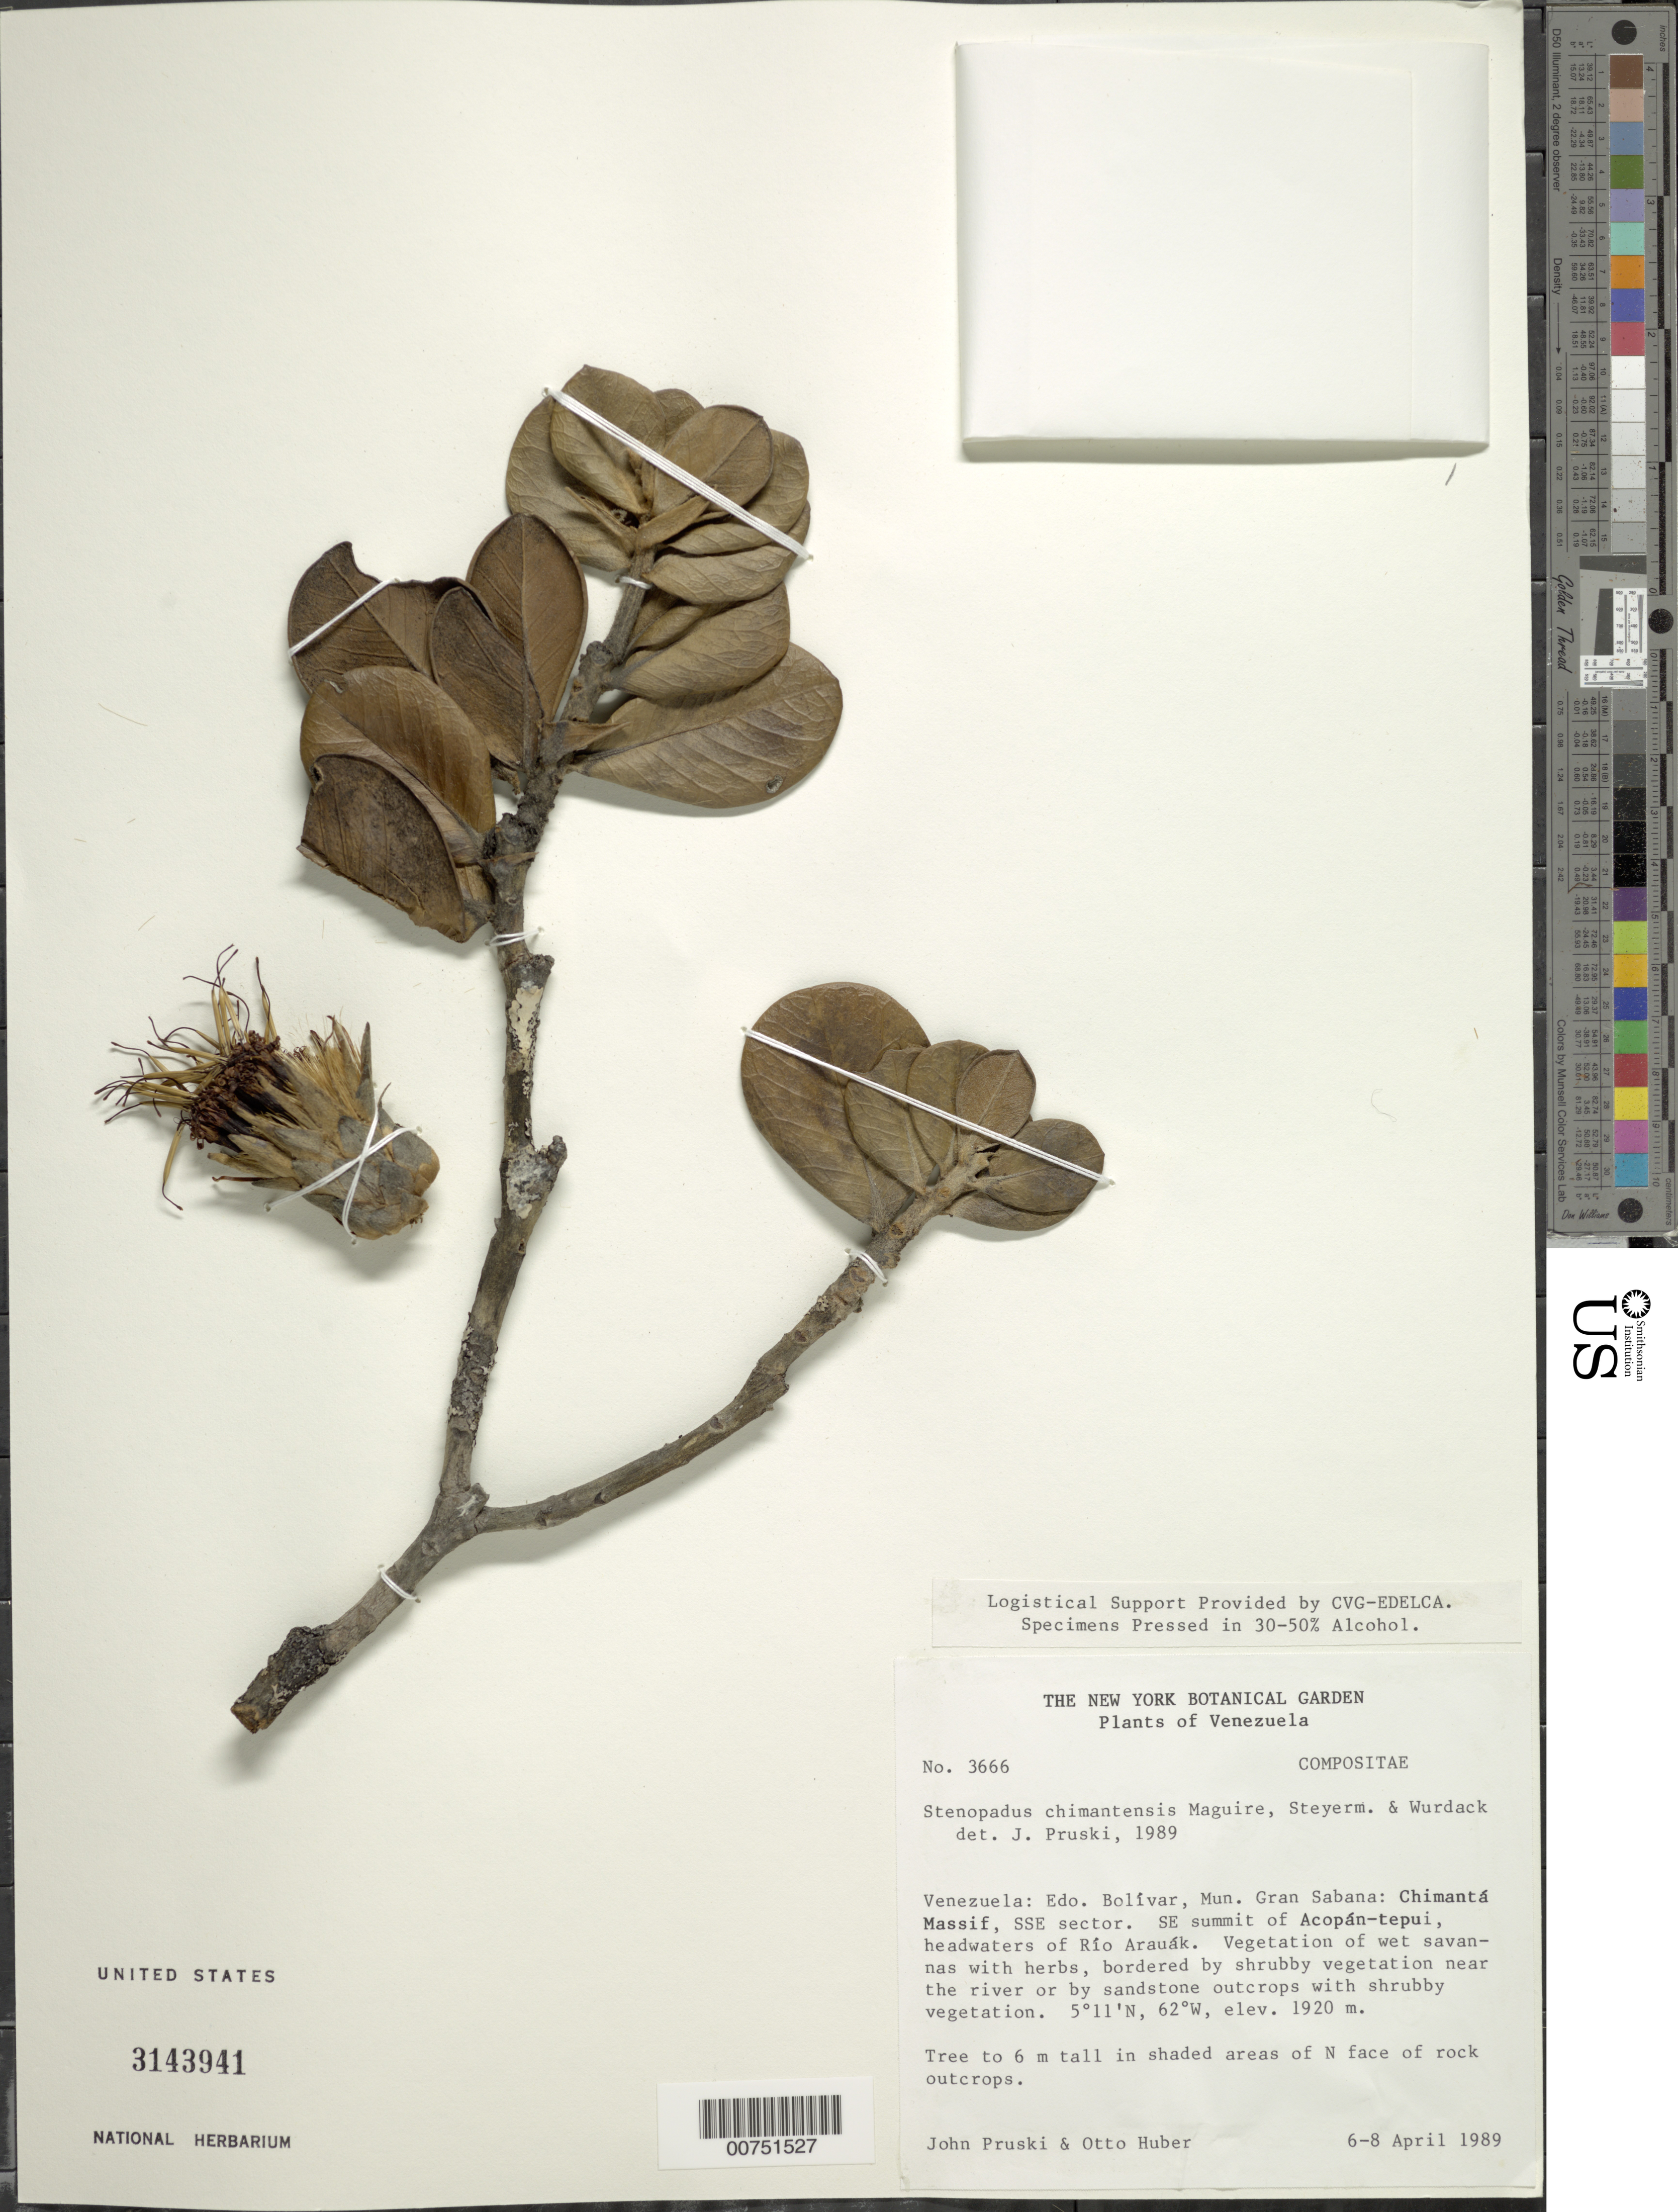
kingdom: Plantae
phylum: Tracheophyta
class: Magnoliopsida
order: Asterales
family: Asteraceae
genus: Stenopadus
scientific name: Stenopadus chimantensis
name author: Maguire et al.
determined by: Pruski, J. F.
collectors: J. F. Pruski & O. Huber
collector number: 3666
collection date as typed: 6-Apr-89 to 8-Apr-89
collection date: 1989-04-06/1989-04-08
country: Venezuela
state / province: Bolívar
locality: Mun. Gran Sabana: Chimantá Massif, SSE sector. SE summit of Acopán-tepuí, headwaters of Río Arauák.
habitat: Vegetation of wet savannas with herbs, bordered by shrubby vegetation near the river or by sandstone outcrops with shrubby vegetation.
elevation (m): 1920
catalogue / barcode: US 3143941